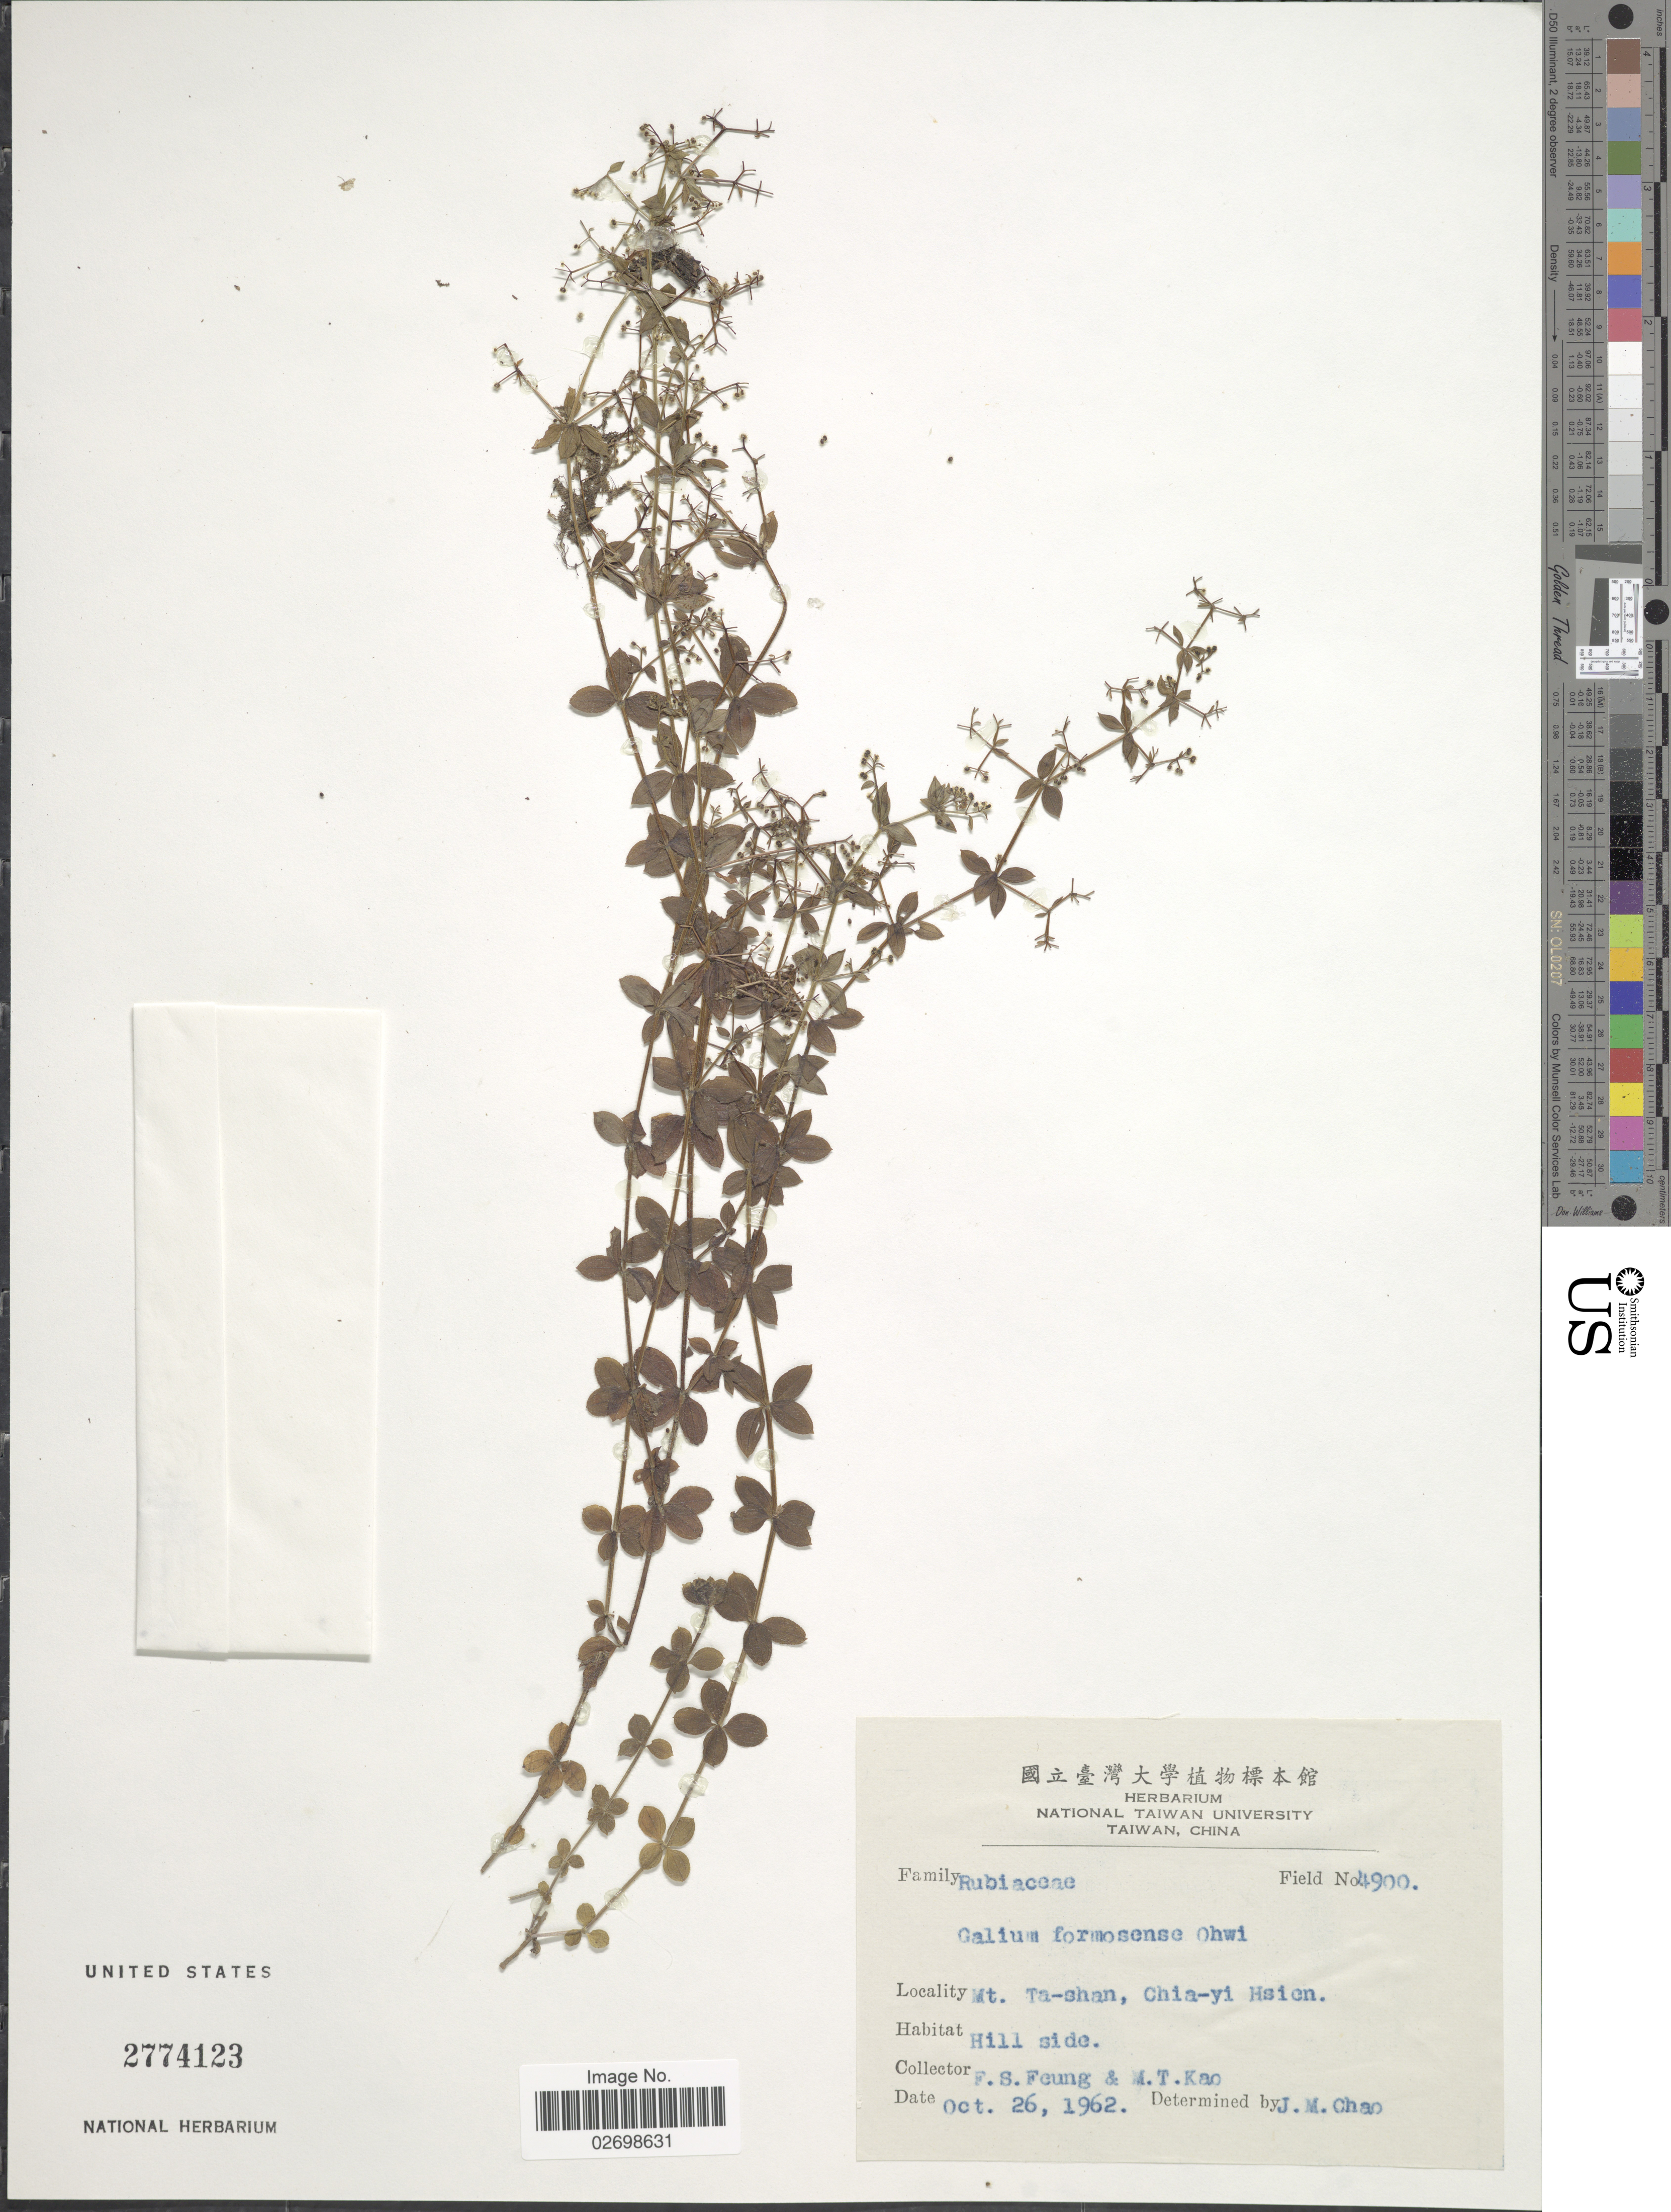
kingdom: Plantae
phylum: Tracheophyta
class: Magnoliopsida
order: Gentianales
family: Rubiaceae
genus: Galium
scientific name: Galium formosense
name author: Ohwi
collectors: F. Feung & M. T. Kao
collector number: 4900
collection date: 1962-10-26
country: Taiwan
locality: Mt. Ta-shan, Chia-yi Hsien, Hill side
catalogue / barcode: US 2774123